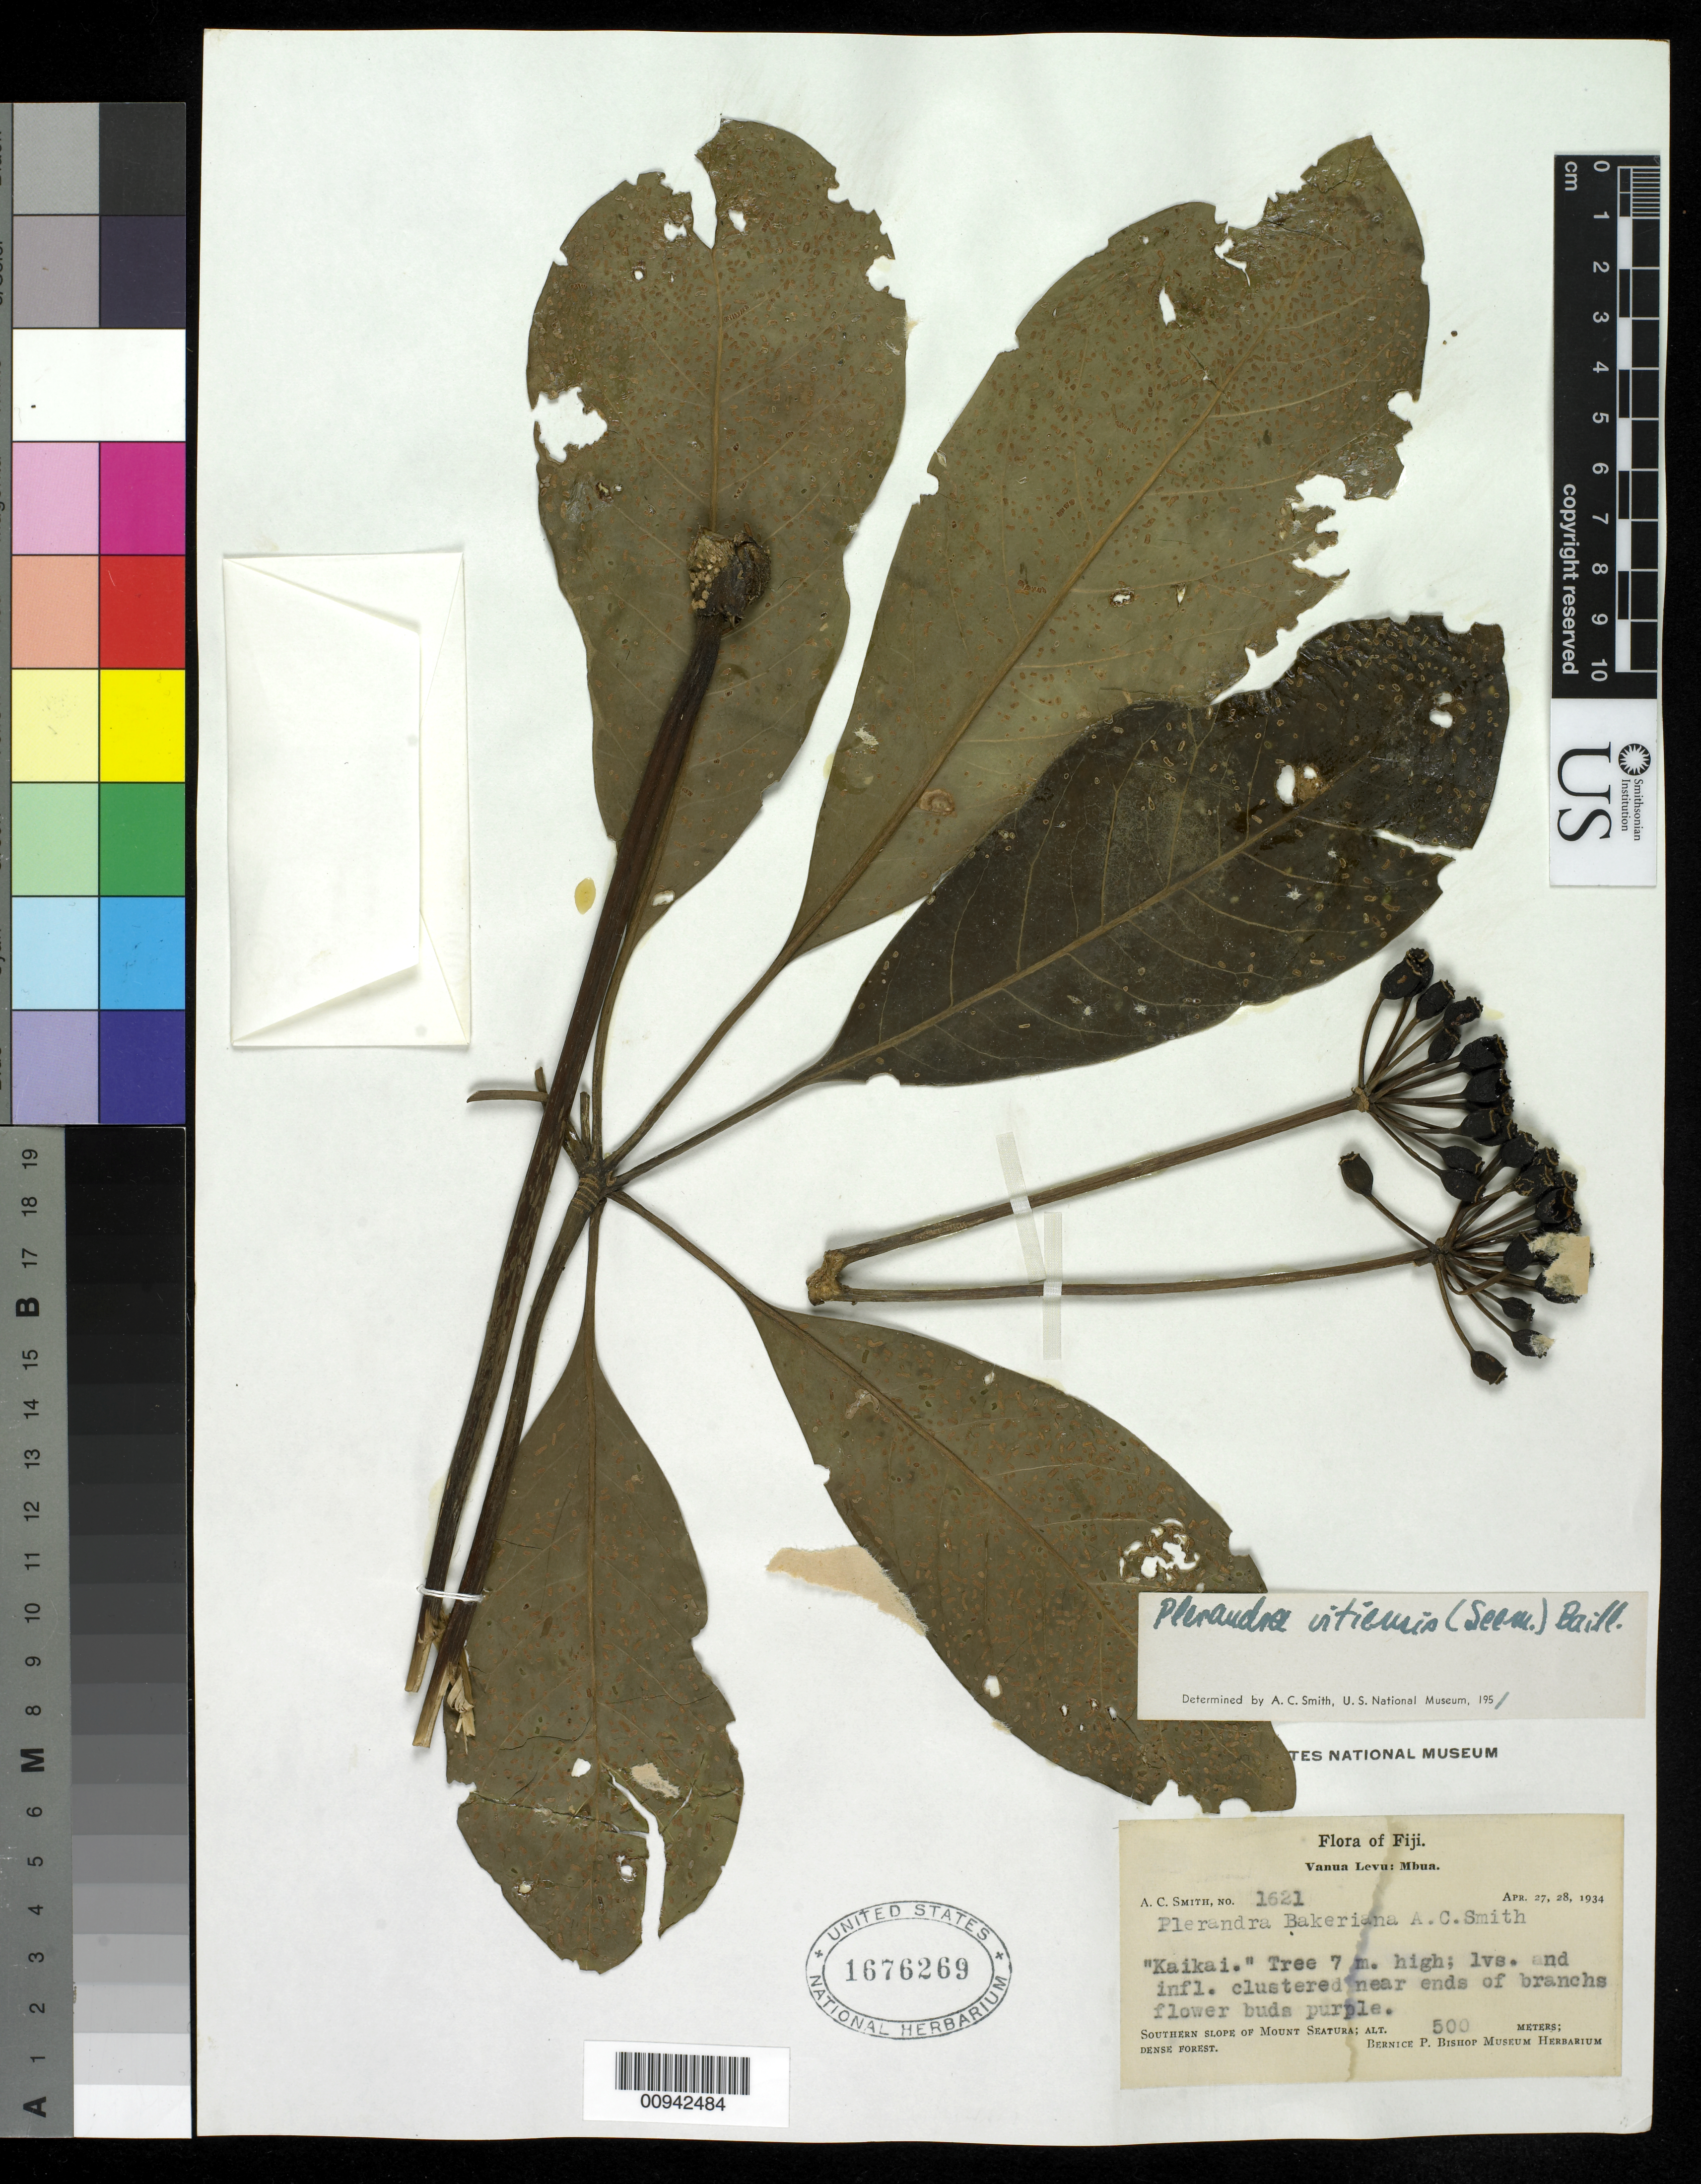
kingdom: Plantae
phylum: Tracheophyta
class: Magnoliopsida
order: Apiales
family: Araliaceae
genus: Plerandra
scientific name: Plerandra vitiensis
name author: (Seem.) Baill.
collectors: C. A. Smith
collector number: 1621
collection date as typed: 27 Apr 1934 and 28 Apr 1934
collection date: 1934-04-27,1934-04-28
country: Fiji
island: Vanua Levu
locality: Mbua, Southern slope of Mont Seatura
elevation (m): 500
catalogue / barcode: US 1676269